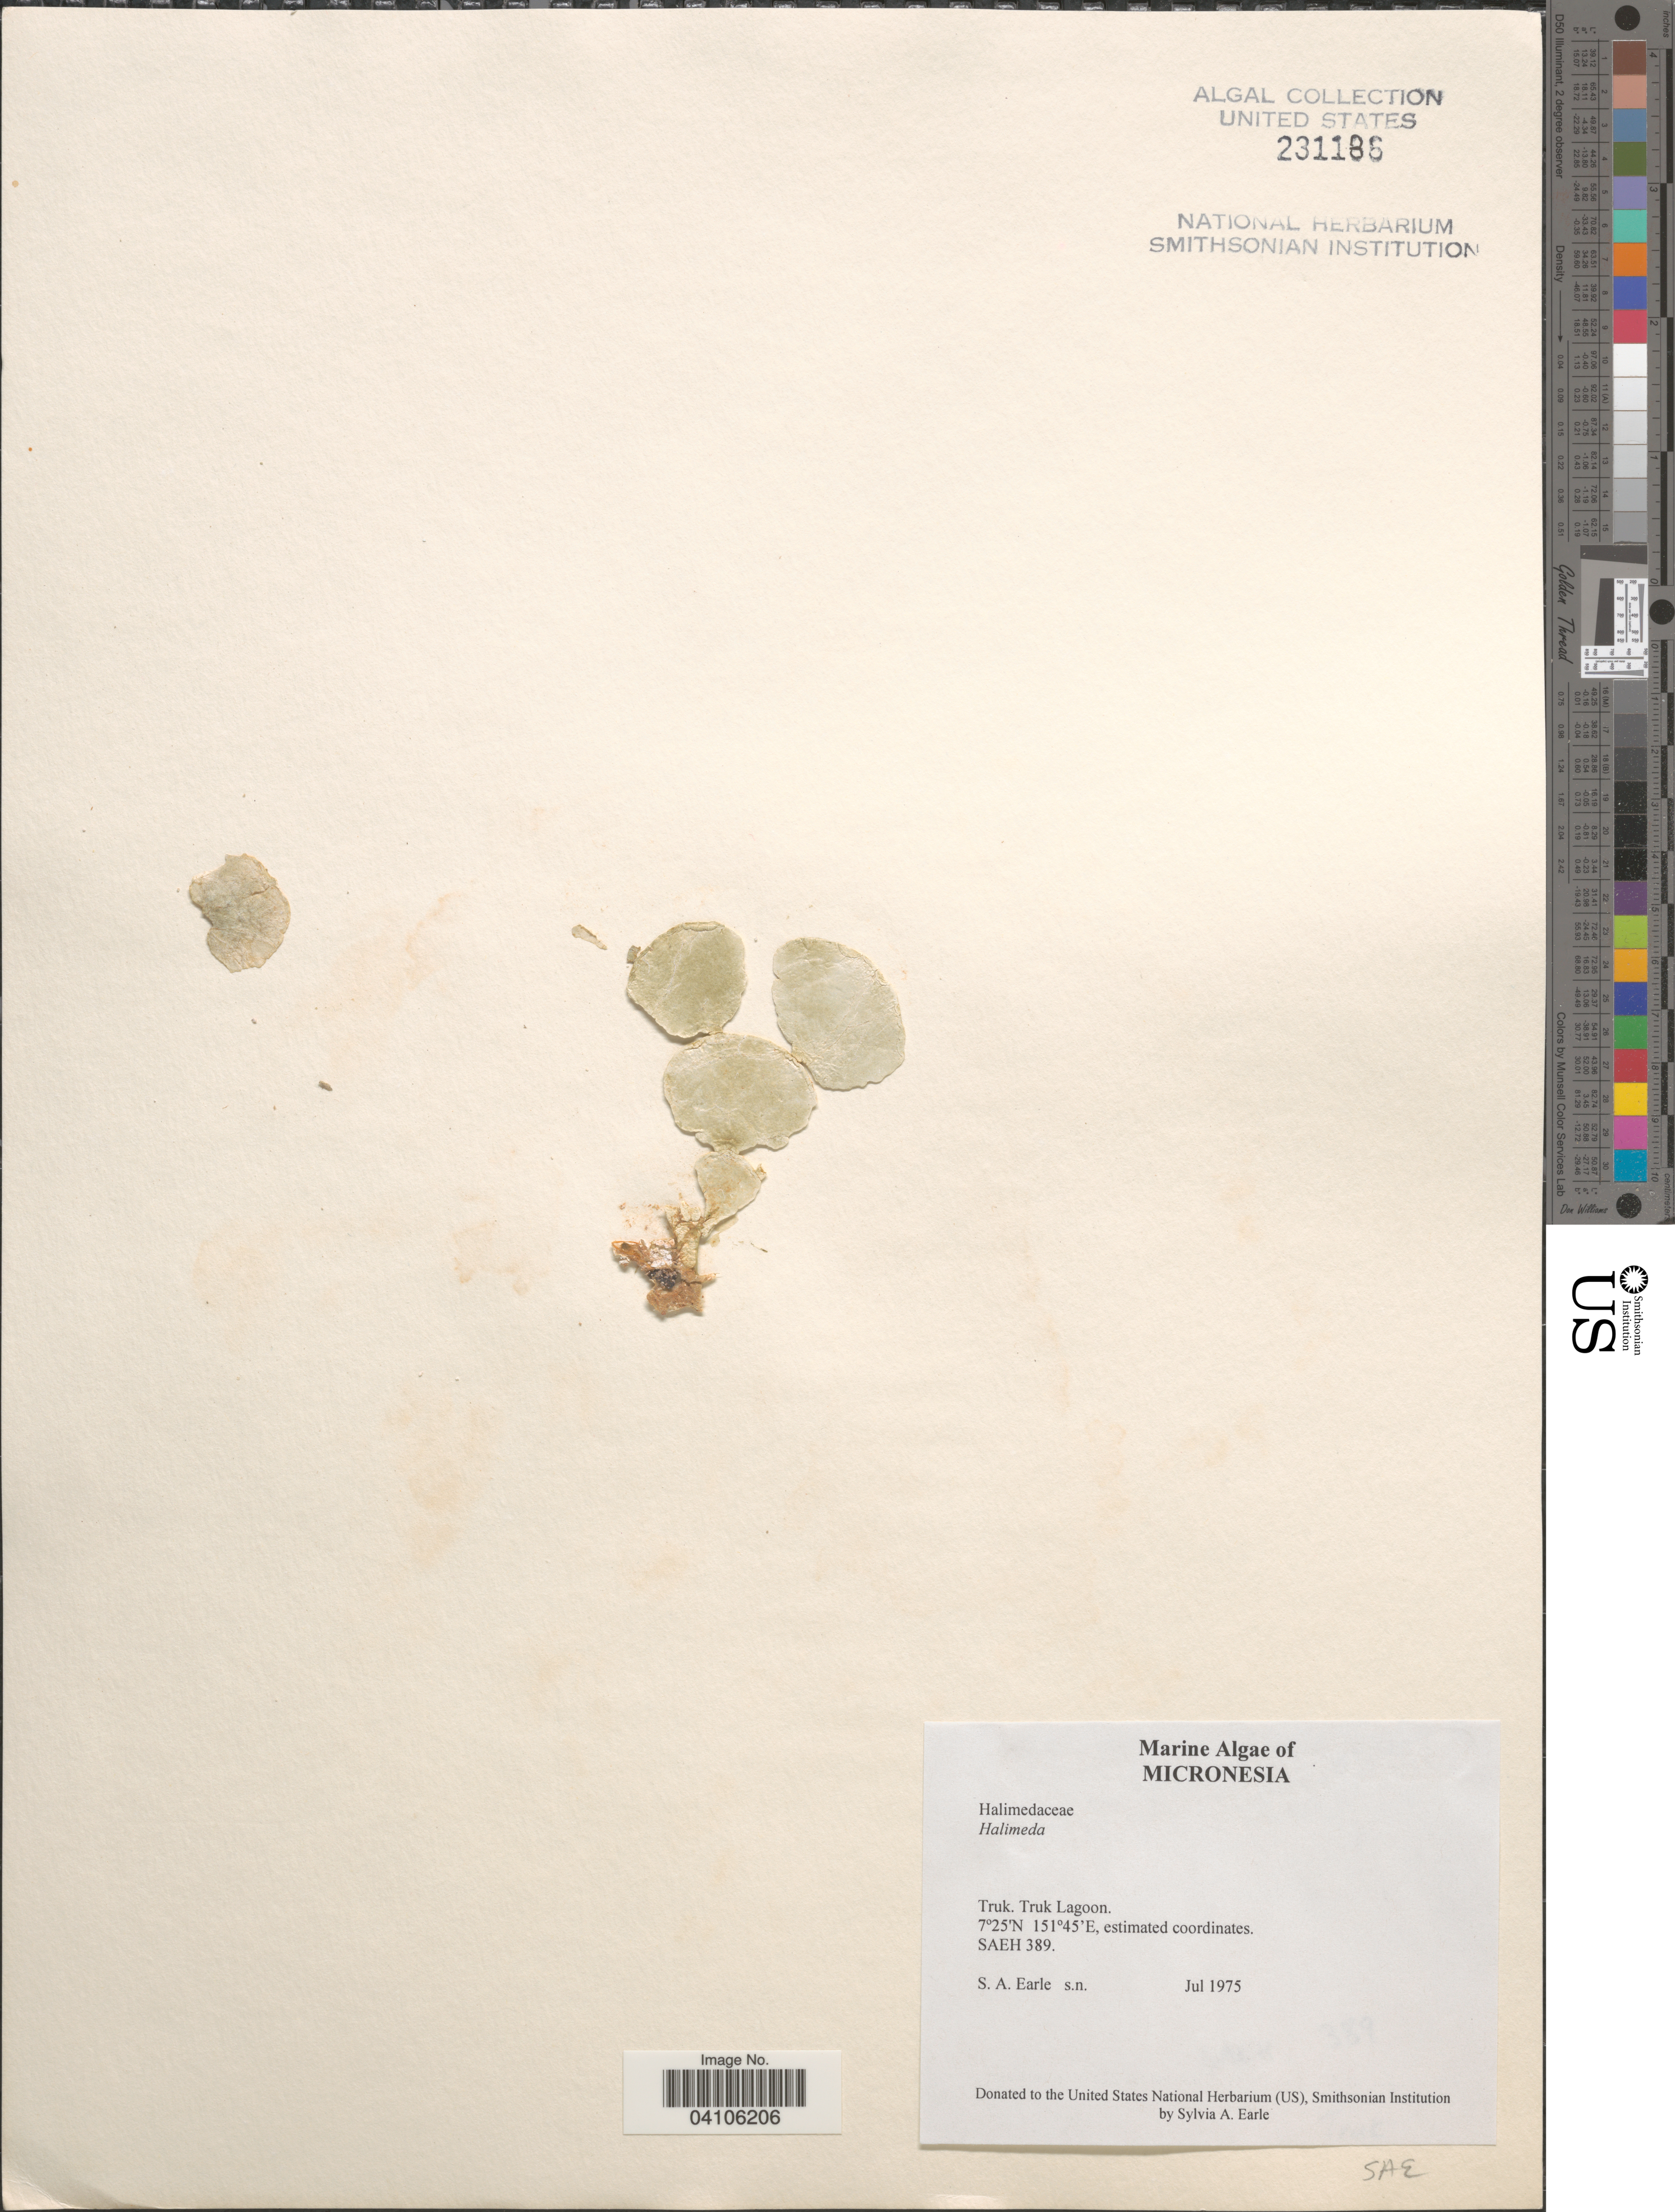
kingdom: Plantae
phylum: Chlorophyta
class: Ulvophyceae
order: Bryopsidales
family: Halimedaceae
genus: Halimeda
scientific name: Halimeda sp.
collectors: S. A. Earle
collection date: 1975-07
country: Micronesia, Federated States of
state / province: Truk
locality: Truk Lagoon. SAEH 389.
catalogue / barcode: US 231186